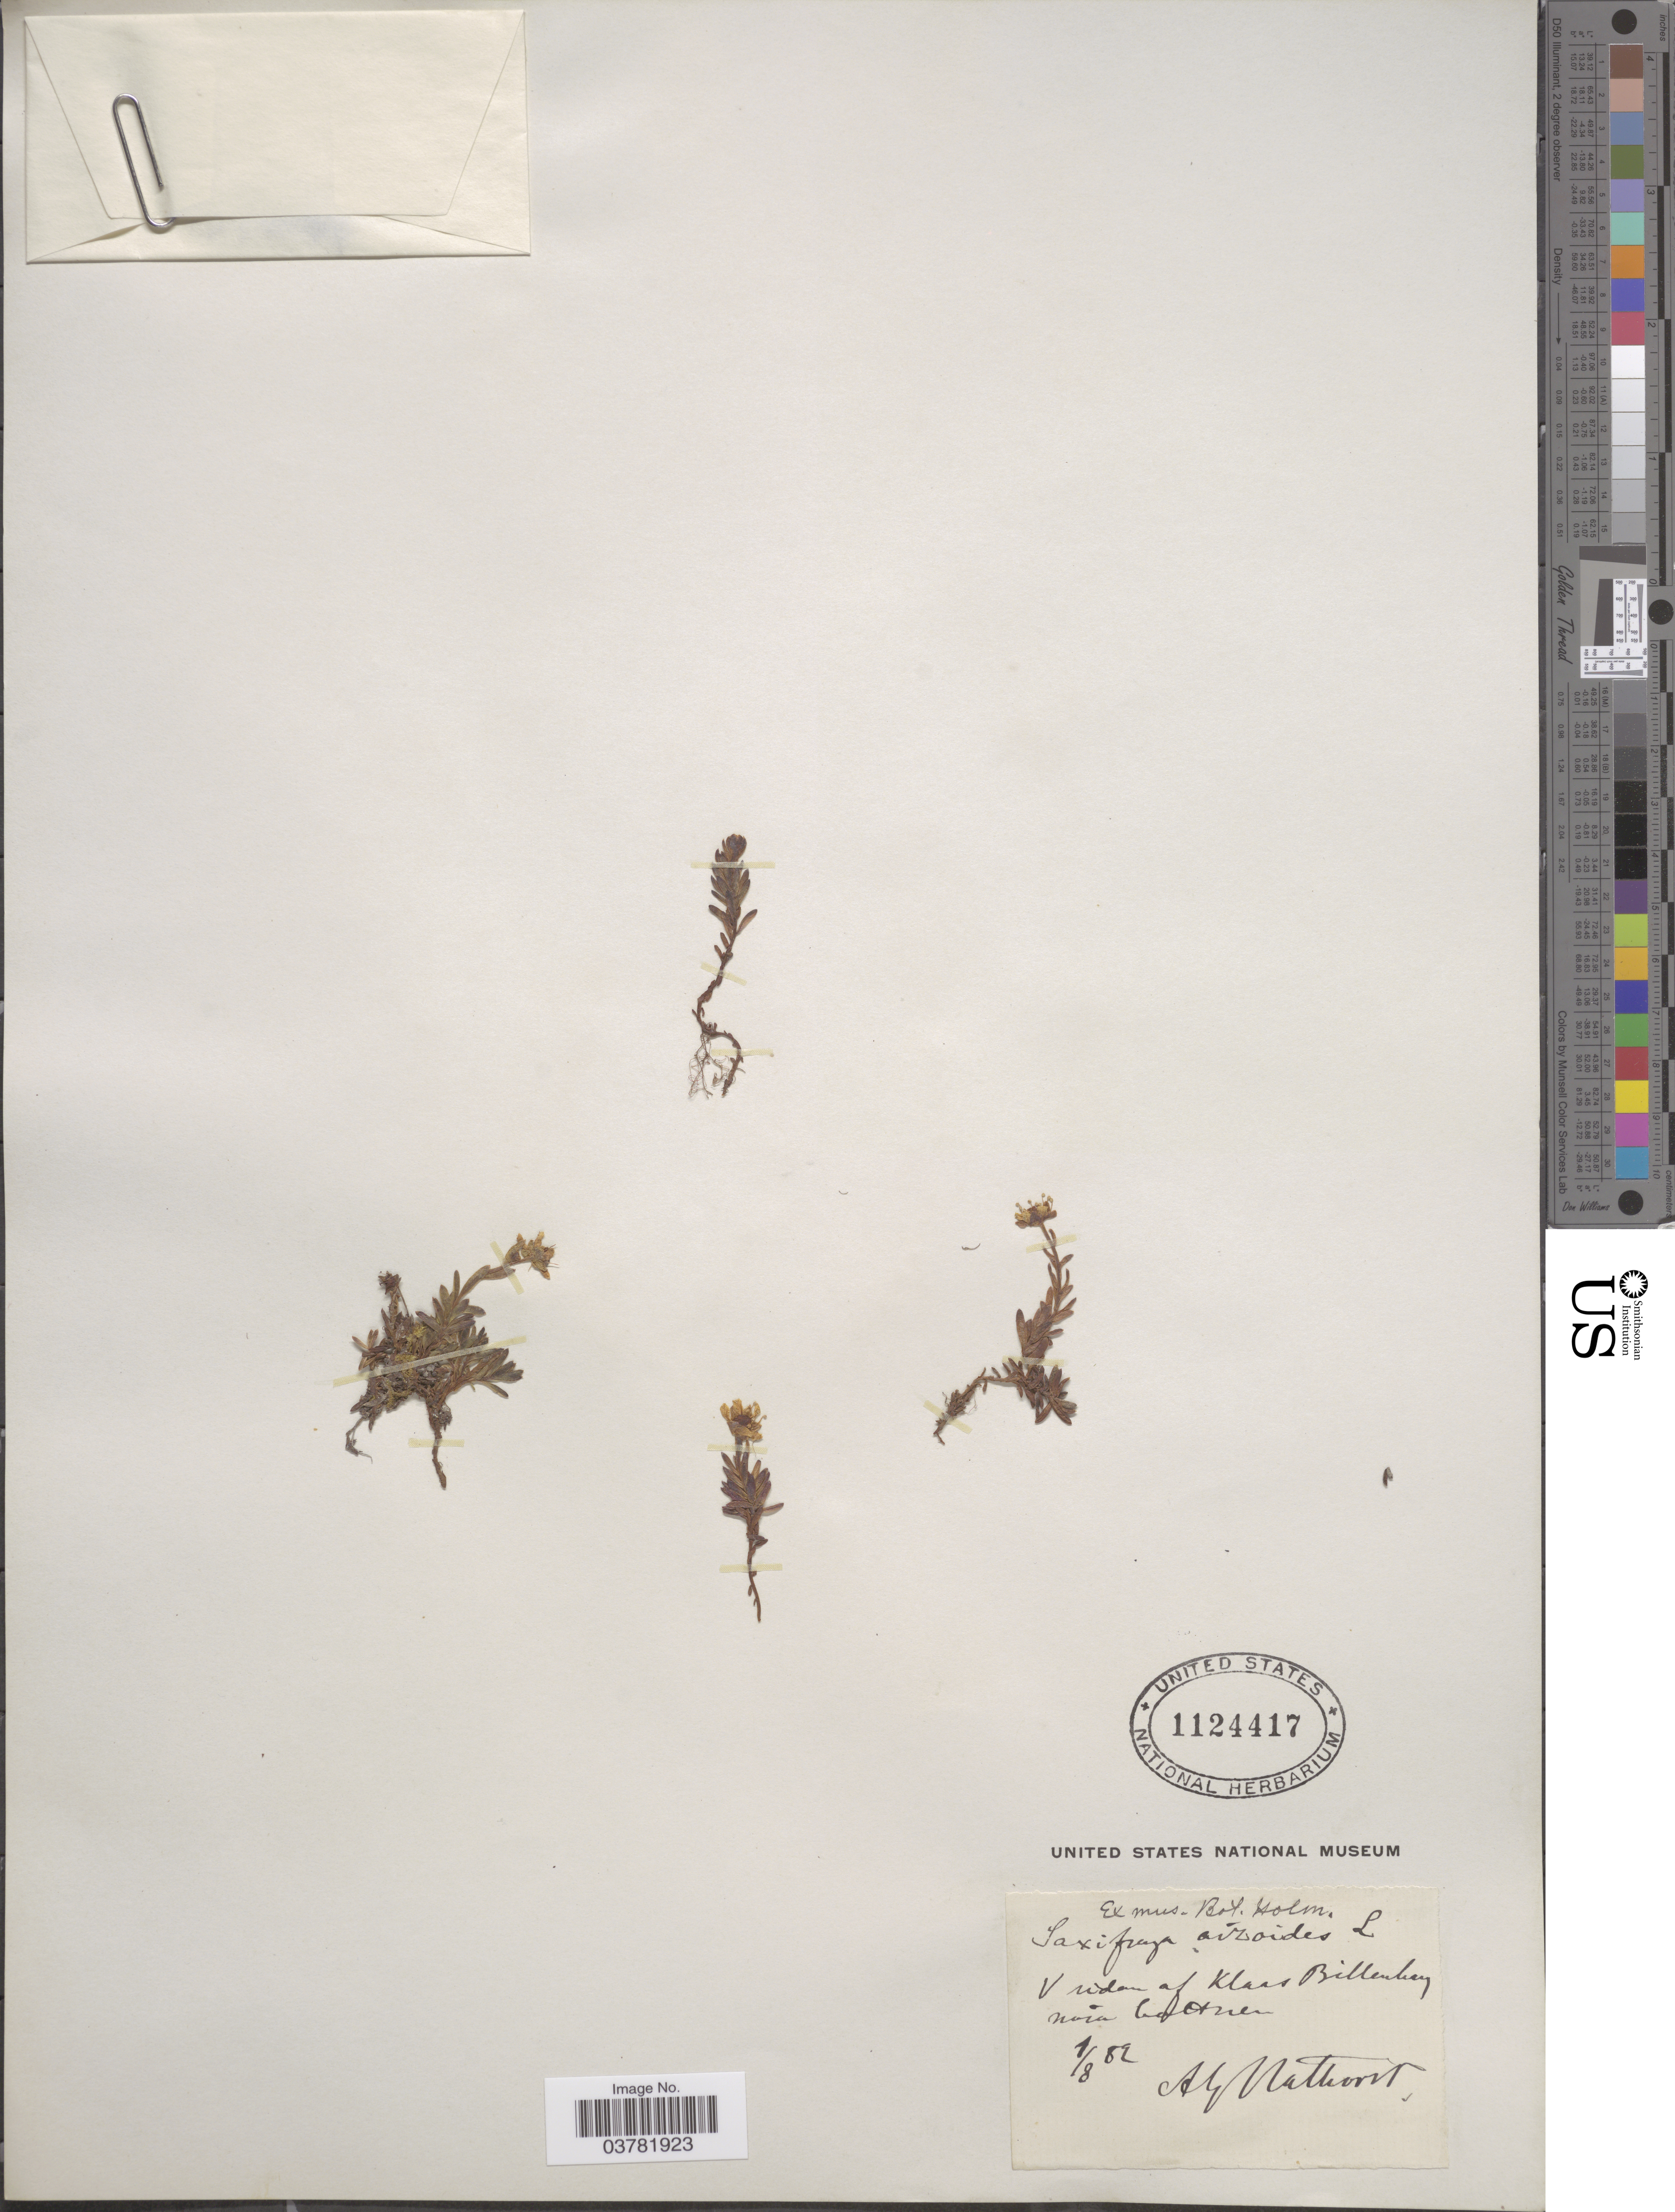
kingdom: Plantae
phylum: Tracheophyta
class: Magnoliopsida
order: Saxifragales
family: Saxifragaceae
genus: Saxifraga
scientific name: Saxifraga aizoides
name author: L.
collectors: A. Nathorst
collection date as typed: Transcribed d/m/y: 1/8/89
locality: V riden af Klaas Billenbay noia batner. [interpreted]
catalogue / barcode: US 1124417